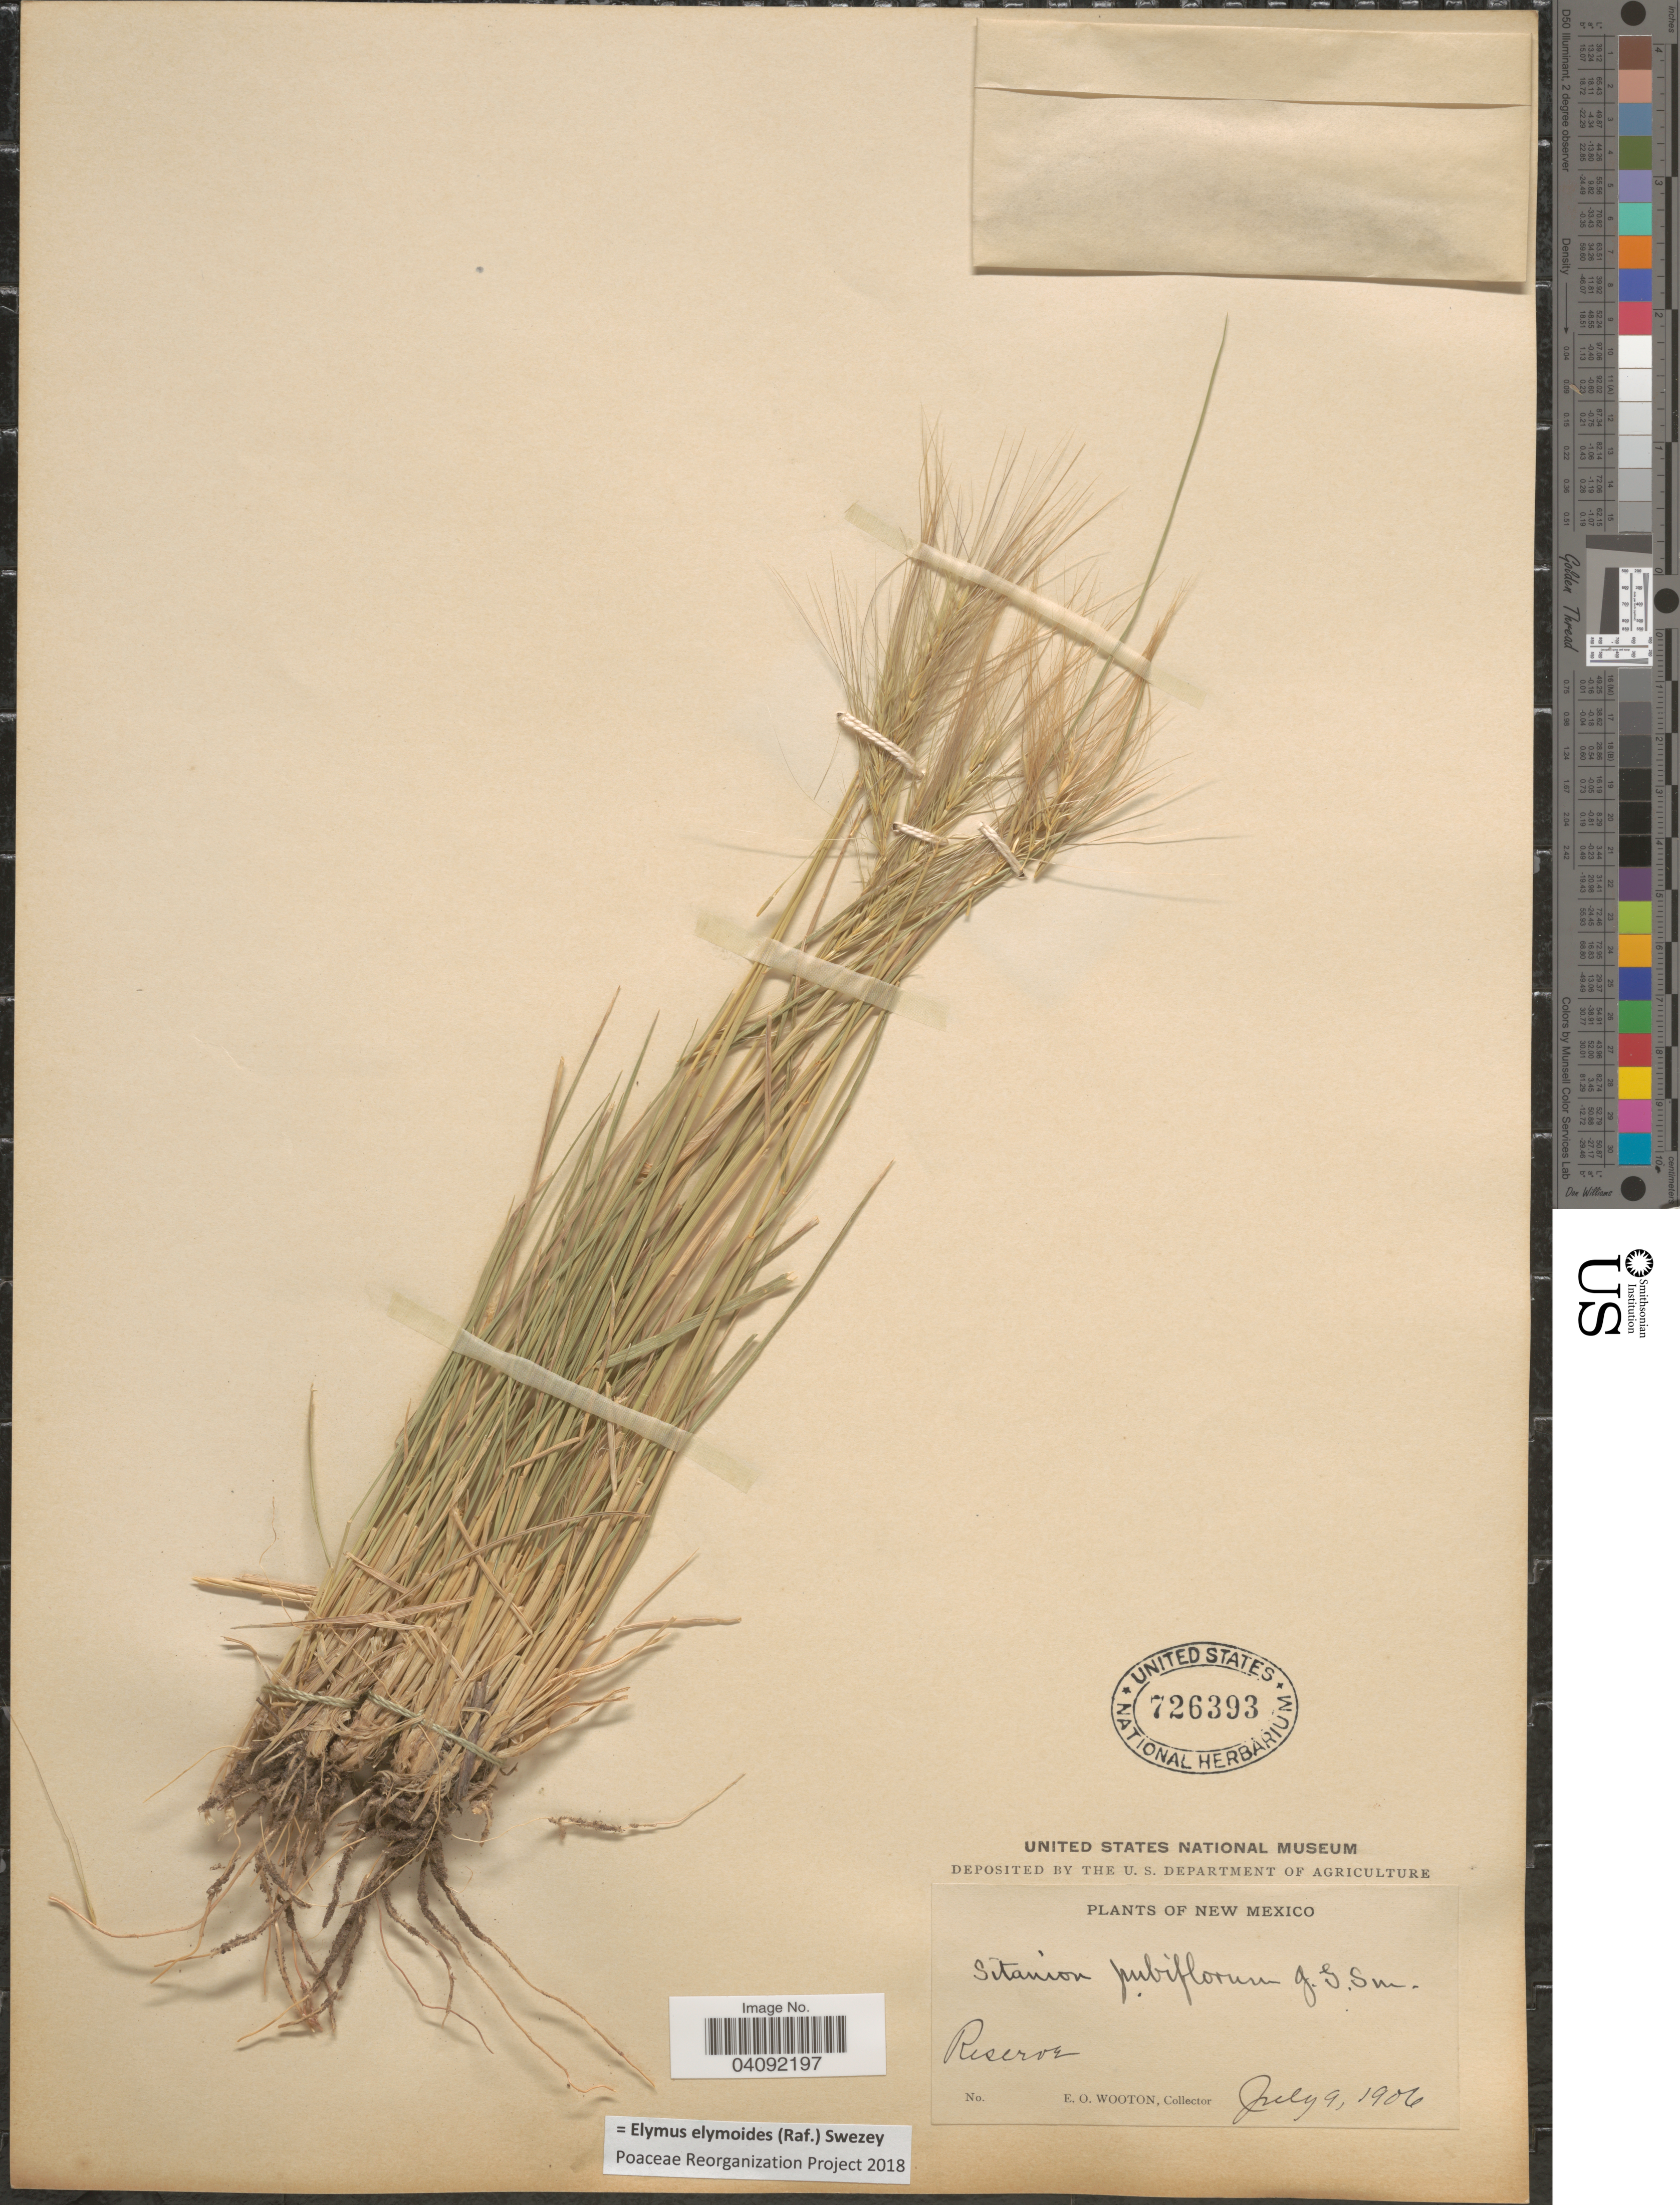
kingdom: Plantae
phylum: Tracheophyta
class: Liliopsida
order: Poales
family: Poaceae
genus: Elymus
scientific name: Elymus elymoides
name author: (Raf.) Swezey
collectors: E. O. Wooton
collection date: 1906-07-09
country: United States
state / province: New Mexico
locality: Reserve.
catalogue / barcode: US 726393